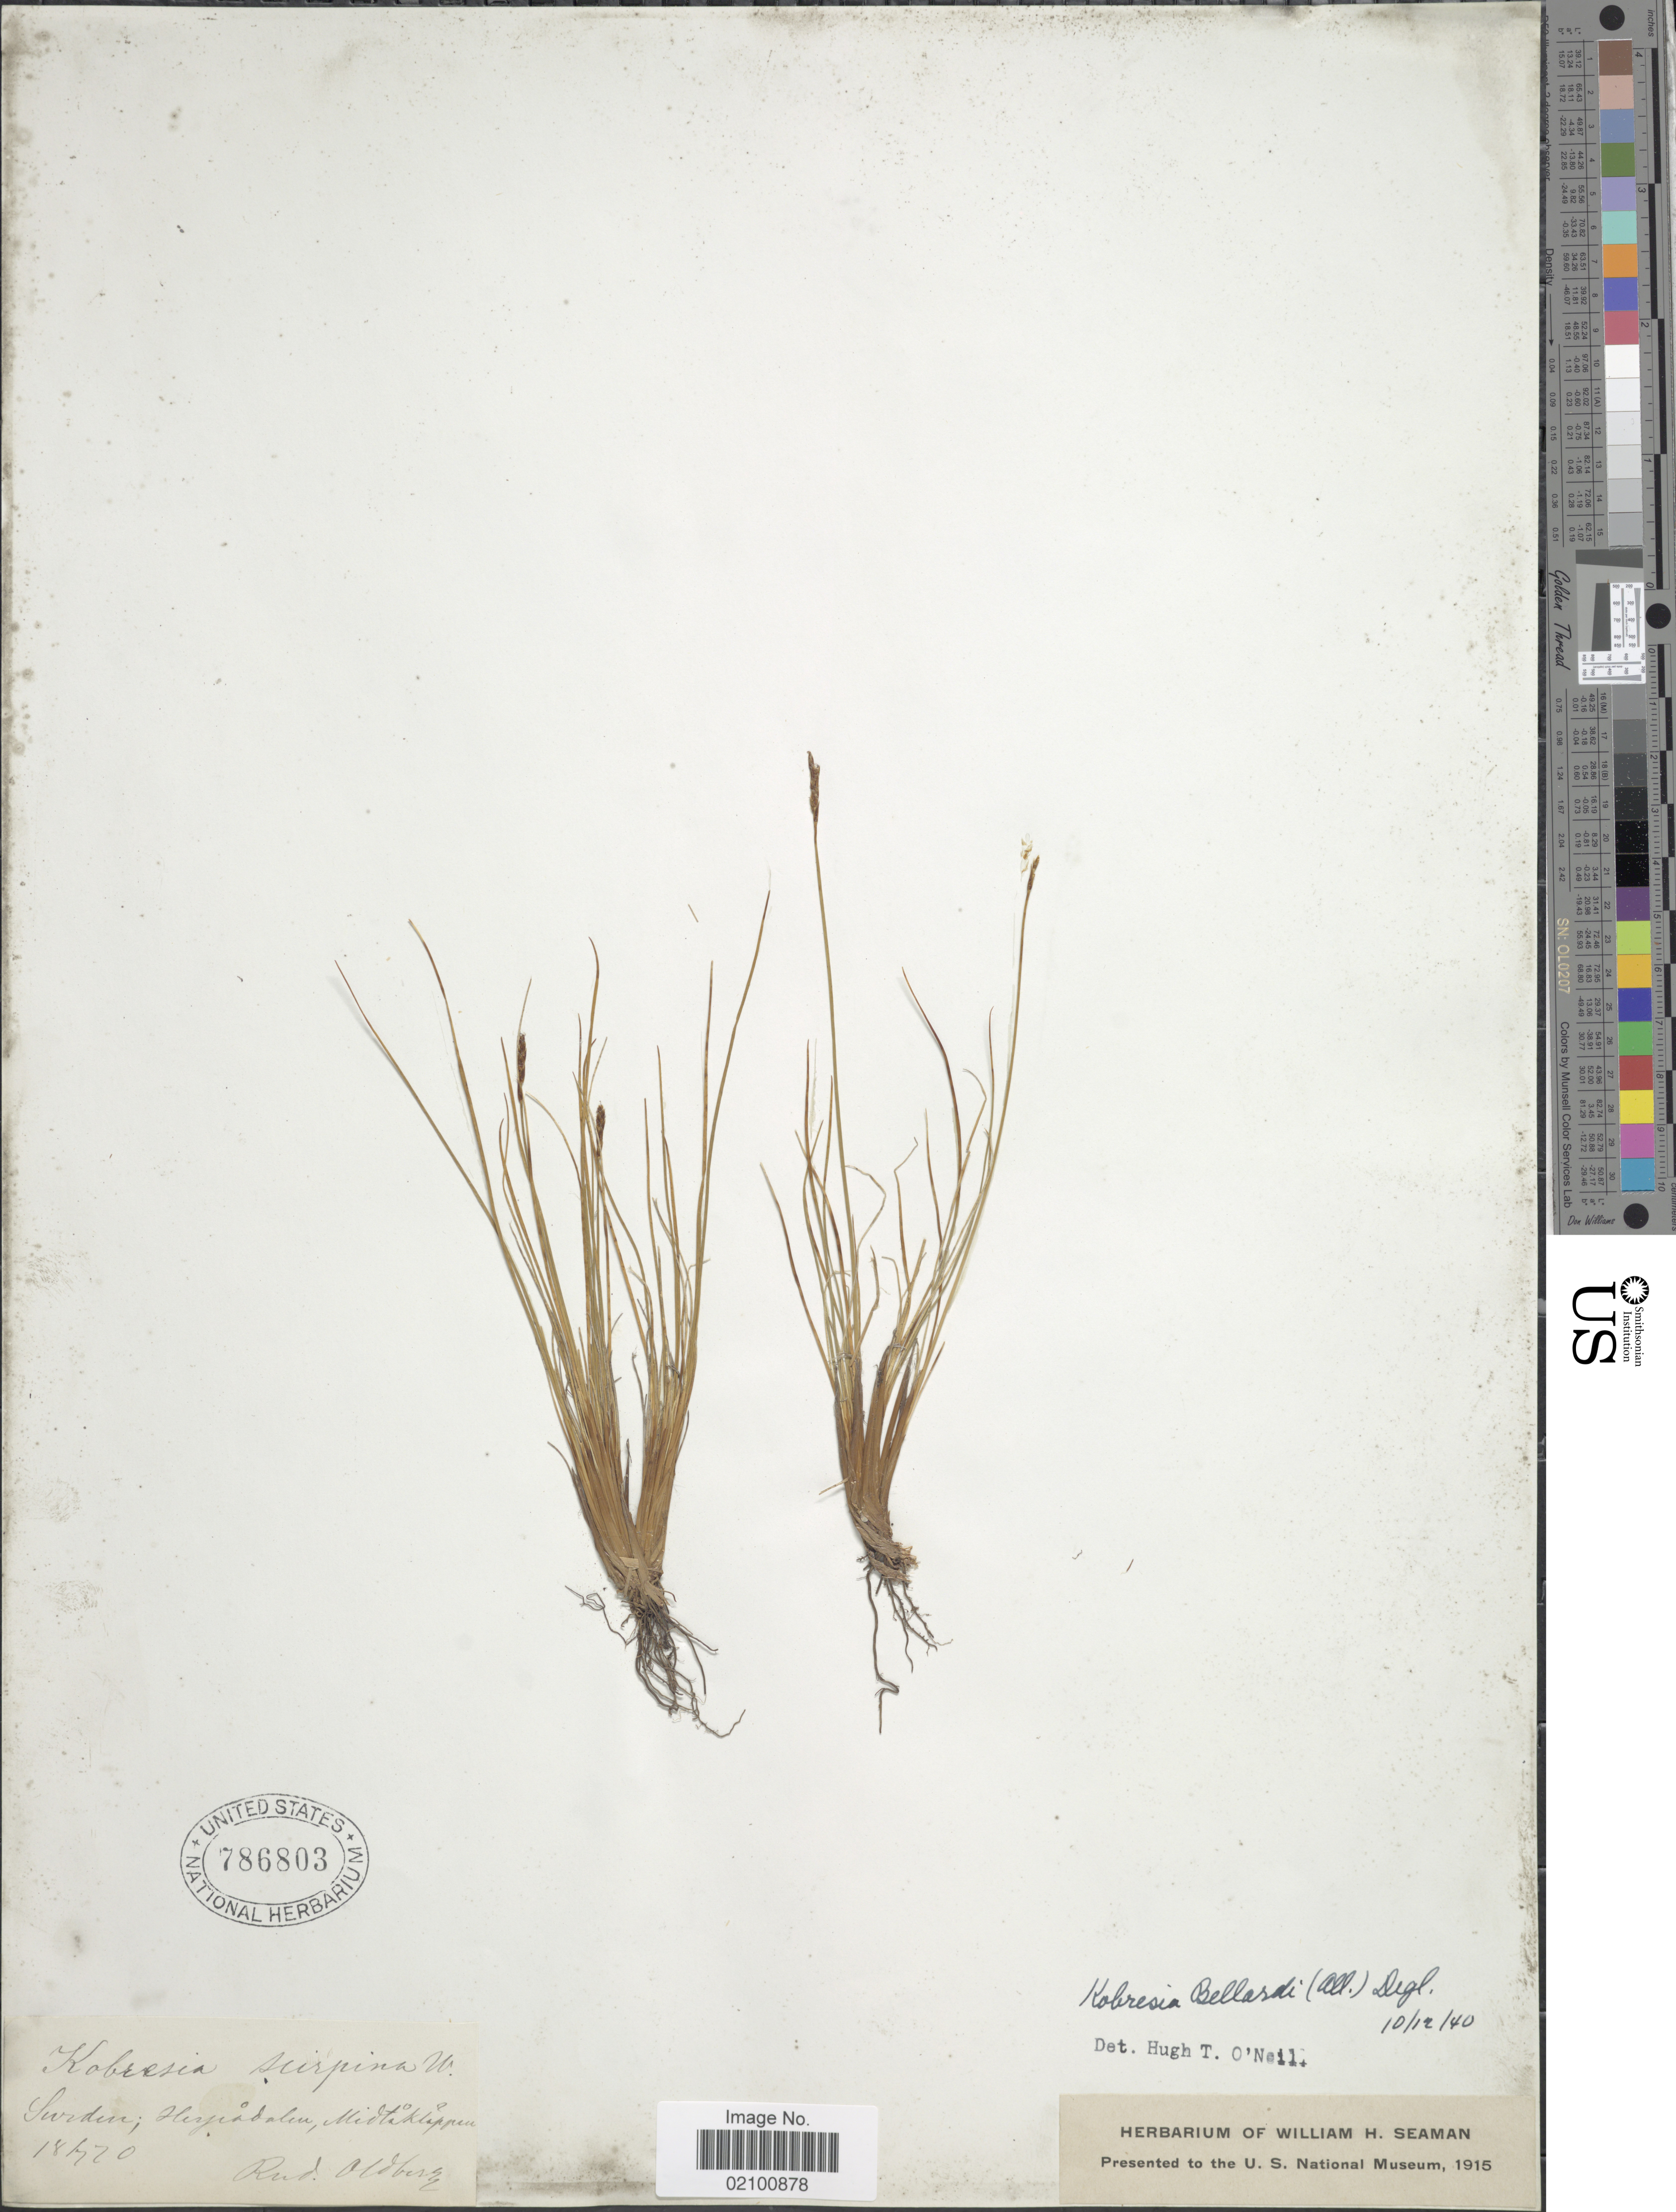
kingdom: Plantae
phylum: Tracheophyta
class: Liliopsida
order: Poales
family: Cyperaceae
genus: Carex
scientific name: Carex myosuroides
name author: Vill.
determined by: Strong, M. T., (US), Smithsonian Institution - National Museum of Natural History (UNITED STATES)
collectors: R. Oldberg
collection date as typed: Transcribed d/m/y: 18/7/70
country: Sweden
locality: Heyiadalm, Midtaklappen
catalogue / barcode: US 786803